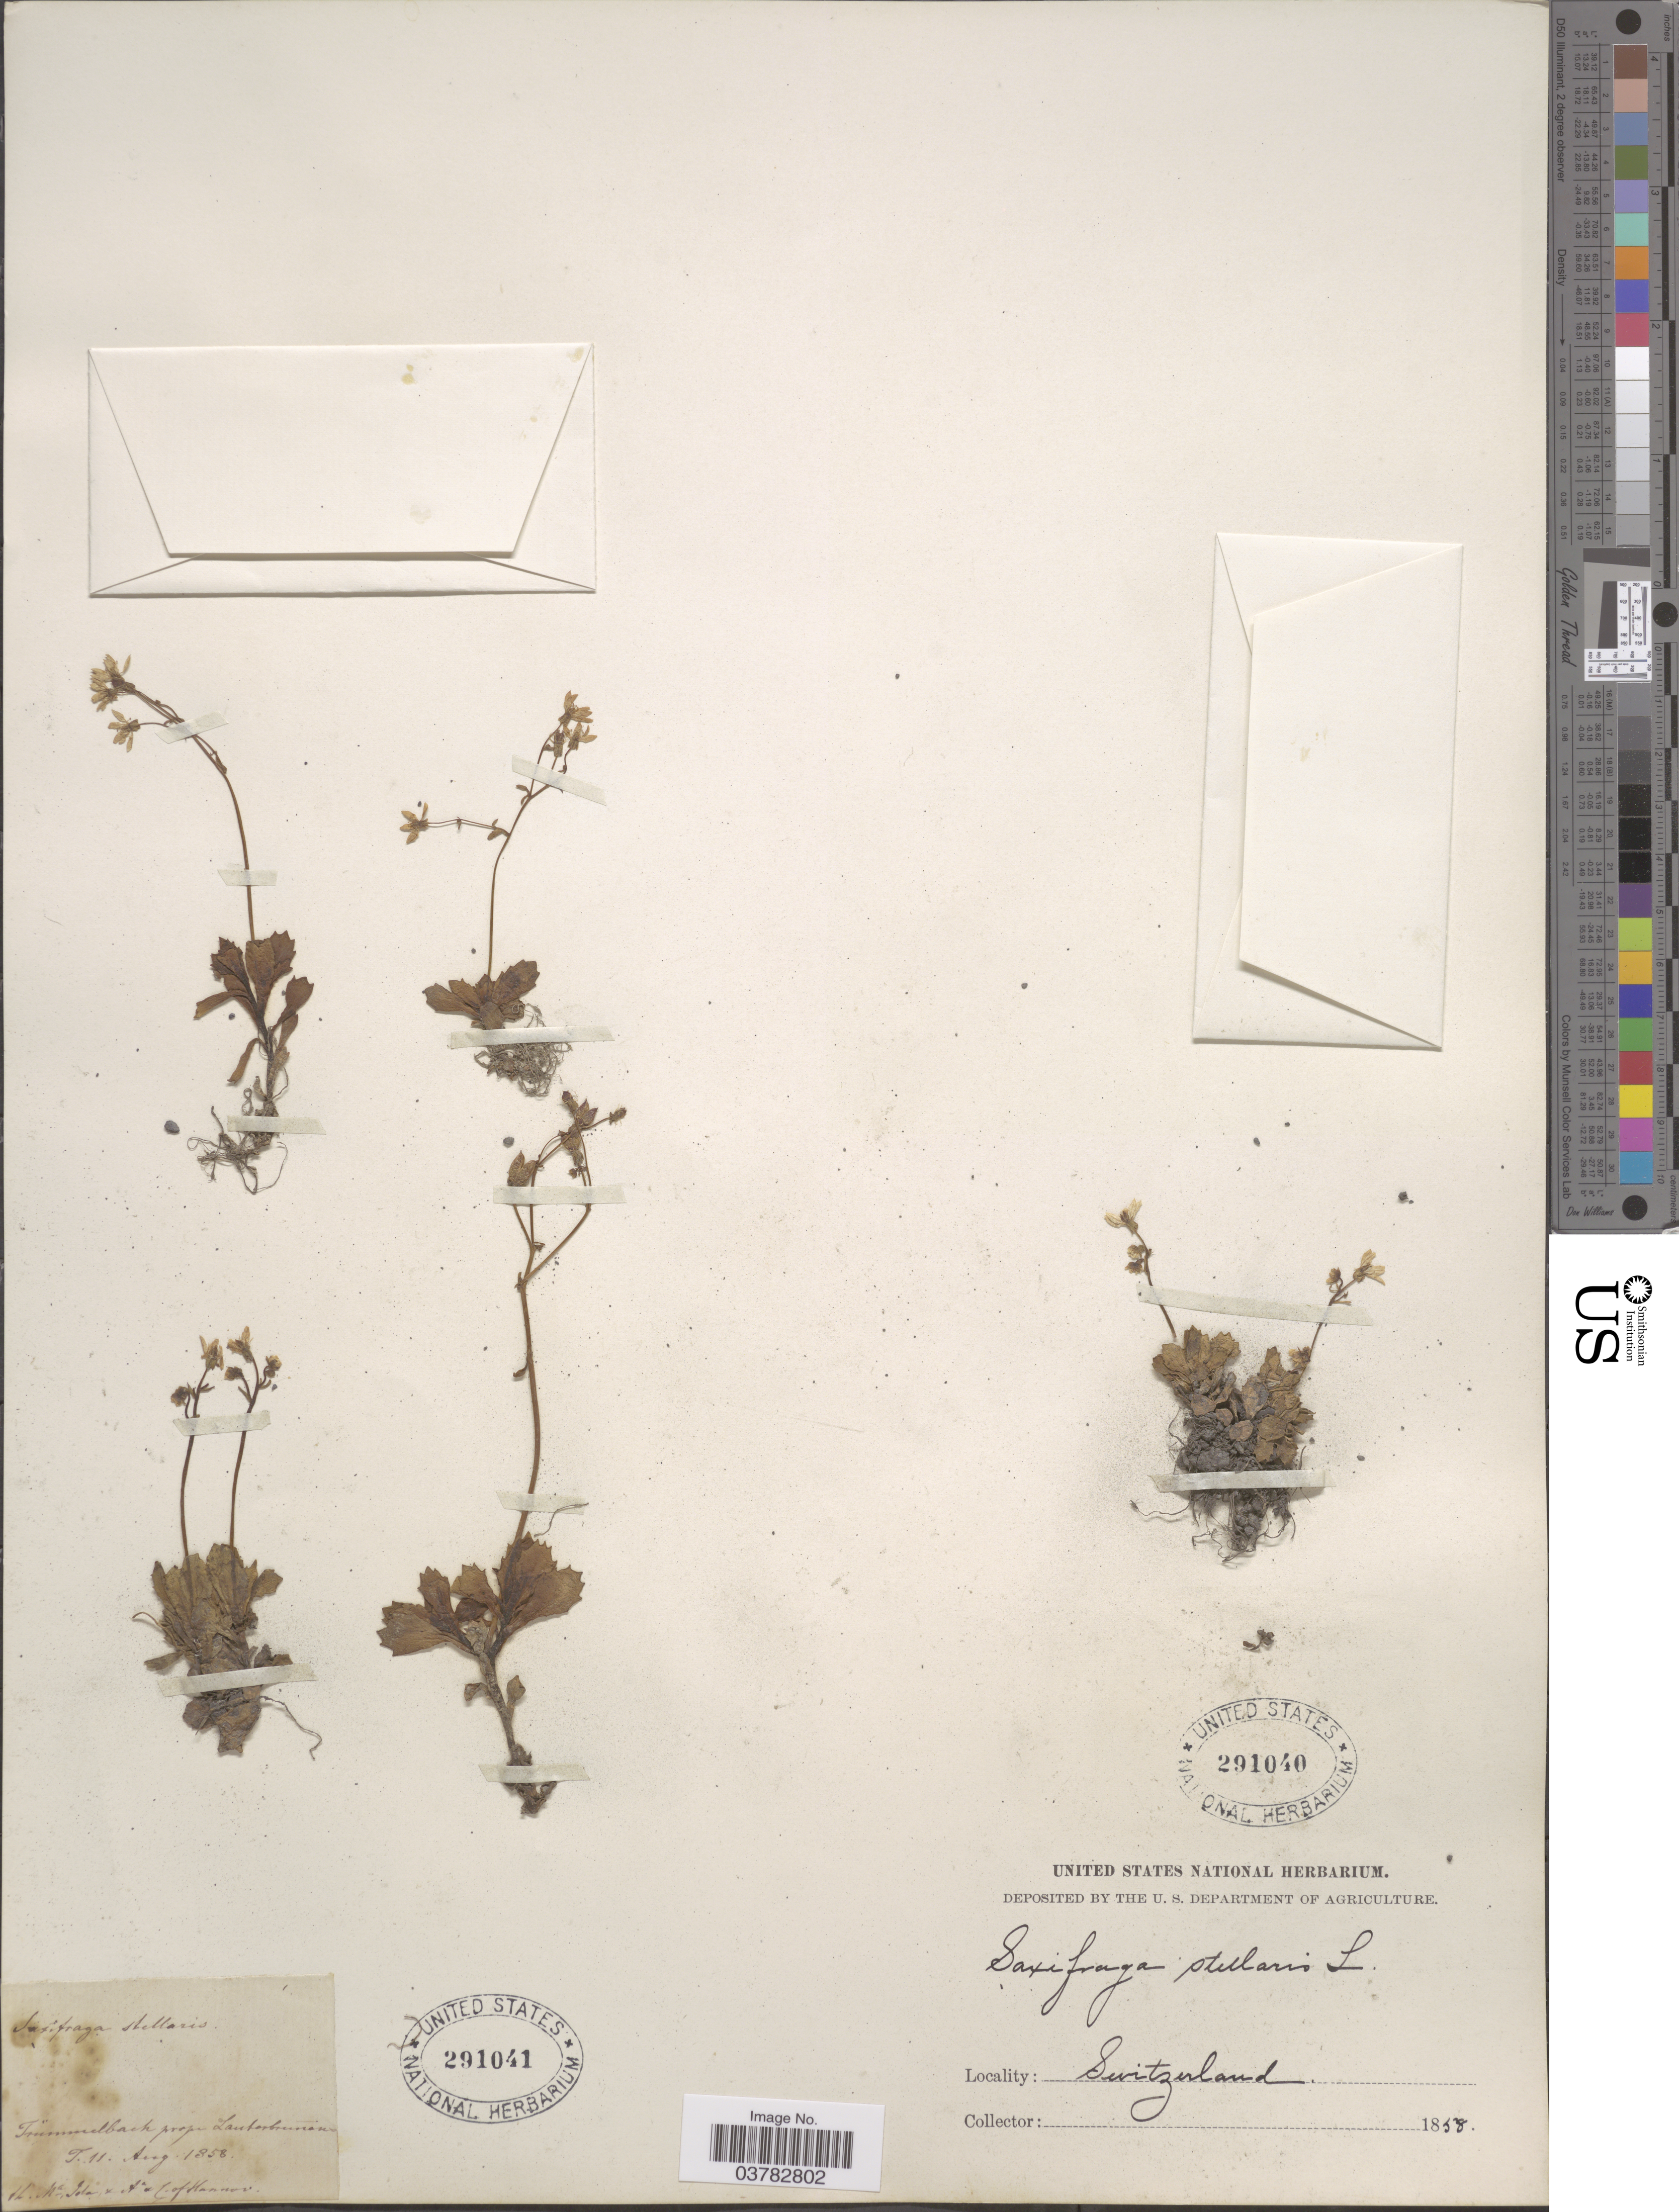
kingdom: Plantae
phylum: Tracheophyta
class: Magnoliopsida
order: Saxifragales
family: Saxifragaceae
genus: Micranthes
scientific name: Micranthes stellaris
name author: (L.) Galasso et al.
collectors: Collector illegible, Collector illegible & Collector illegible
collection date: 1858-08-11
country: Switzerland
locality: Trümmelback prope Lauterbrunen.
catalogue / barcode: US 291041